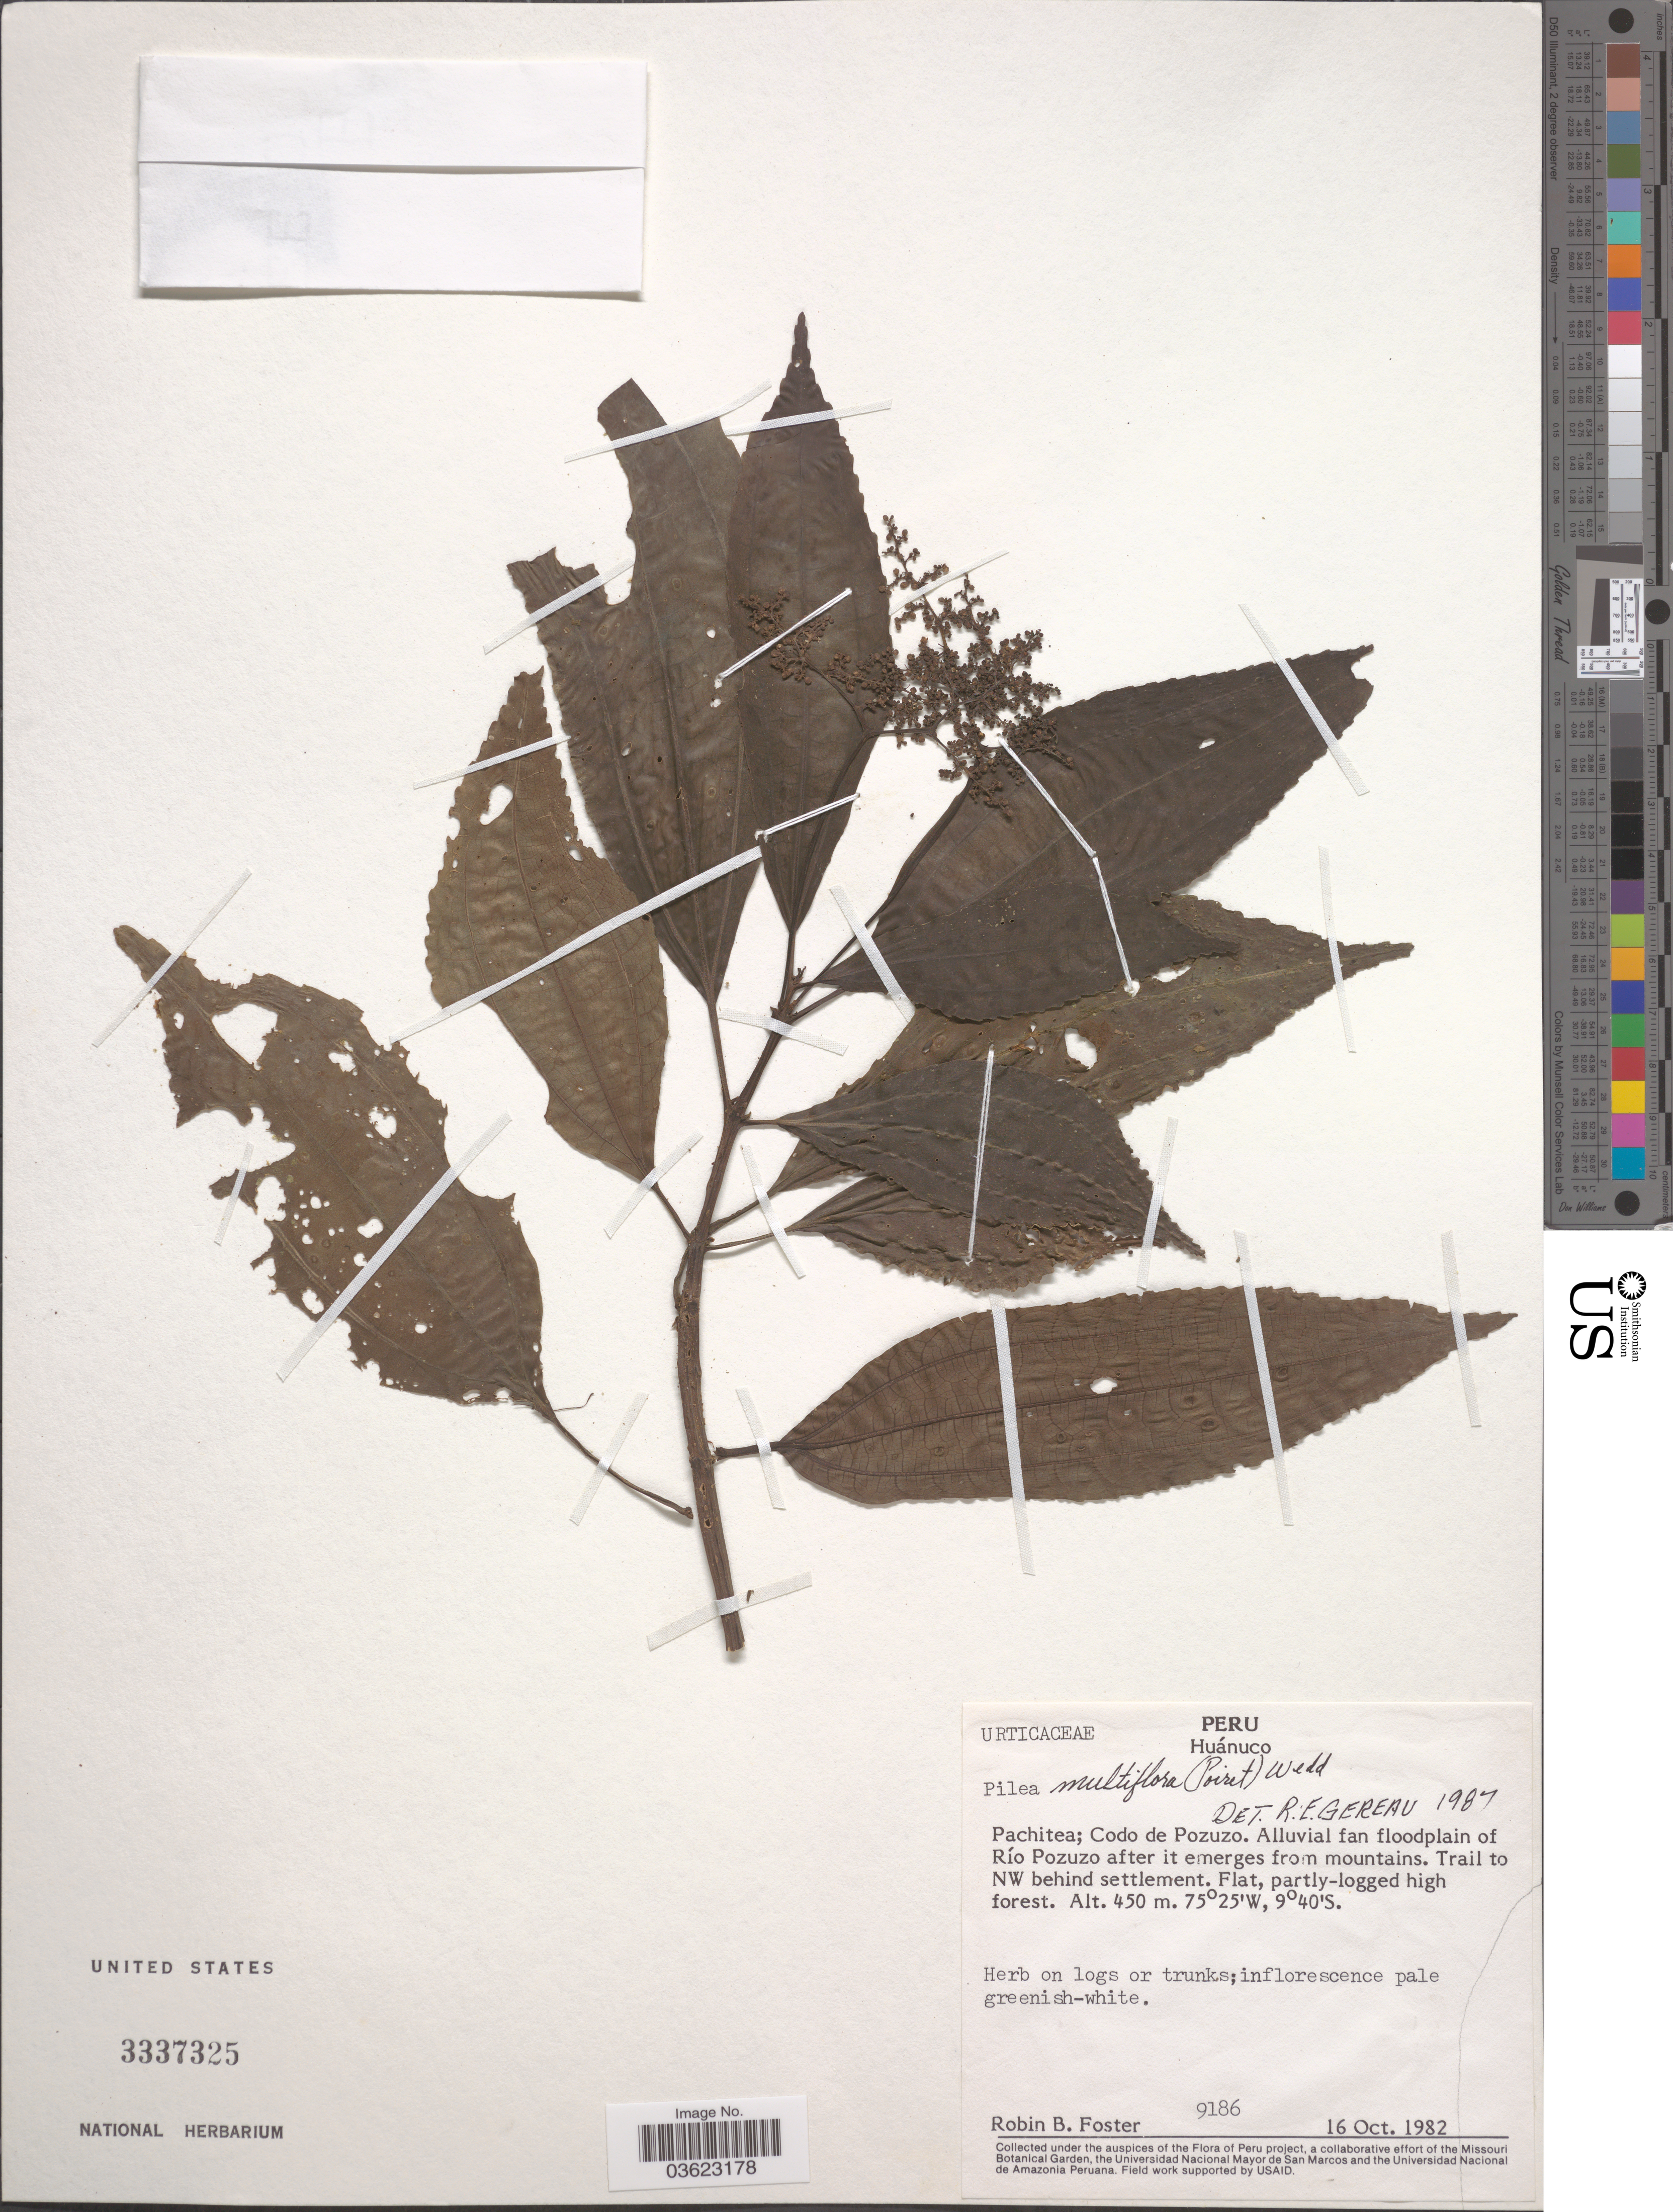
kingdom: Plantae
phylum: Tracheophyta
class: Magnoliopsida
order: Rosales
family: Urticaceae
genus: Pilea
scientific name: Pilea anomala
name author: Wedd.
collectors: R. B. Foster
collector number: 9186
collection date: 1982-10-16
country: Peru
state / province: Huánuco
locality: Pachitea; Codo de Pozuzo. Alluvial fan floodplain of Río Pozuzo after it emerges from mountains. Trail to NW behind settlement.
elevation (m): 450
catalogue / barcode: US 3337325